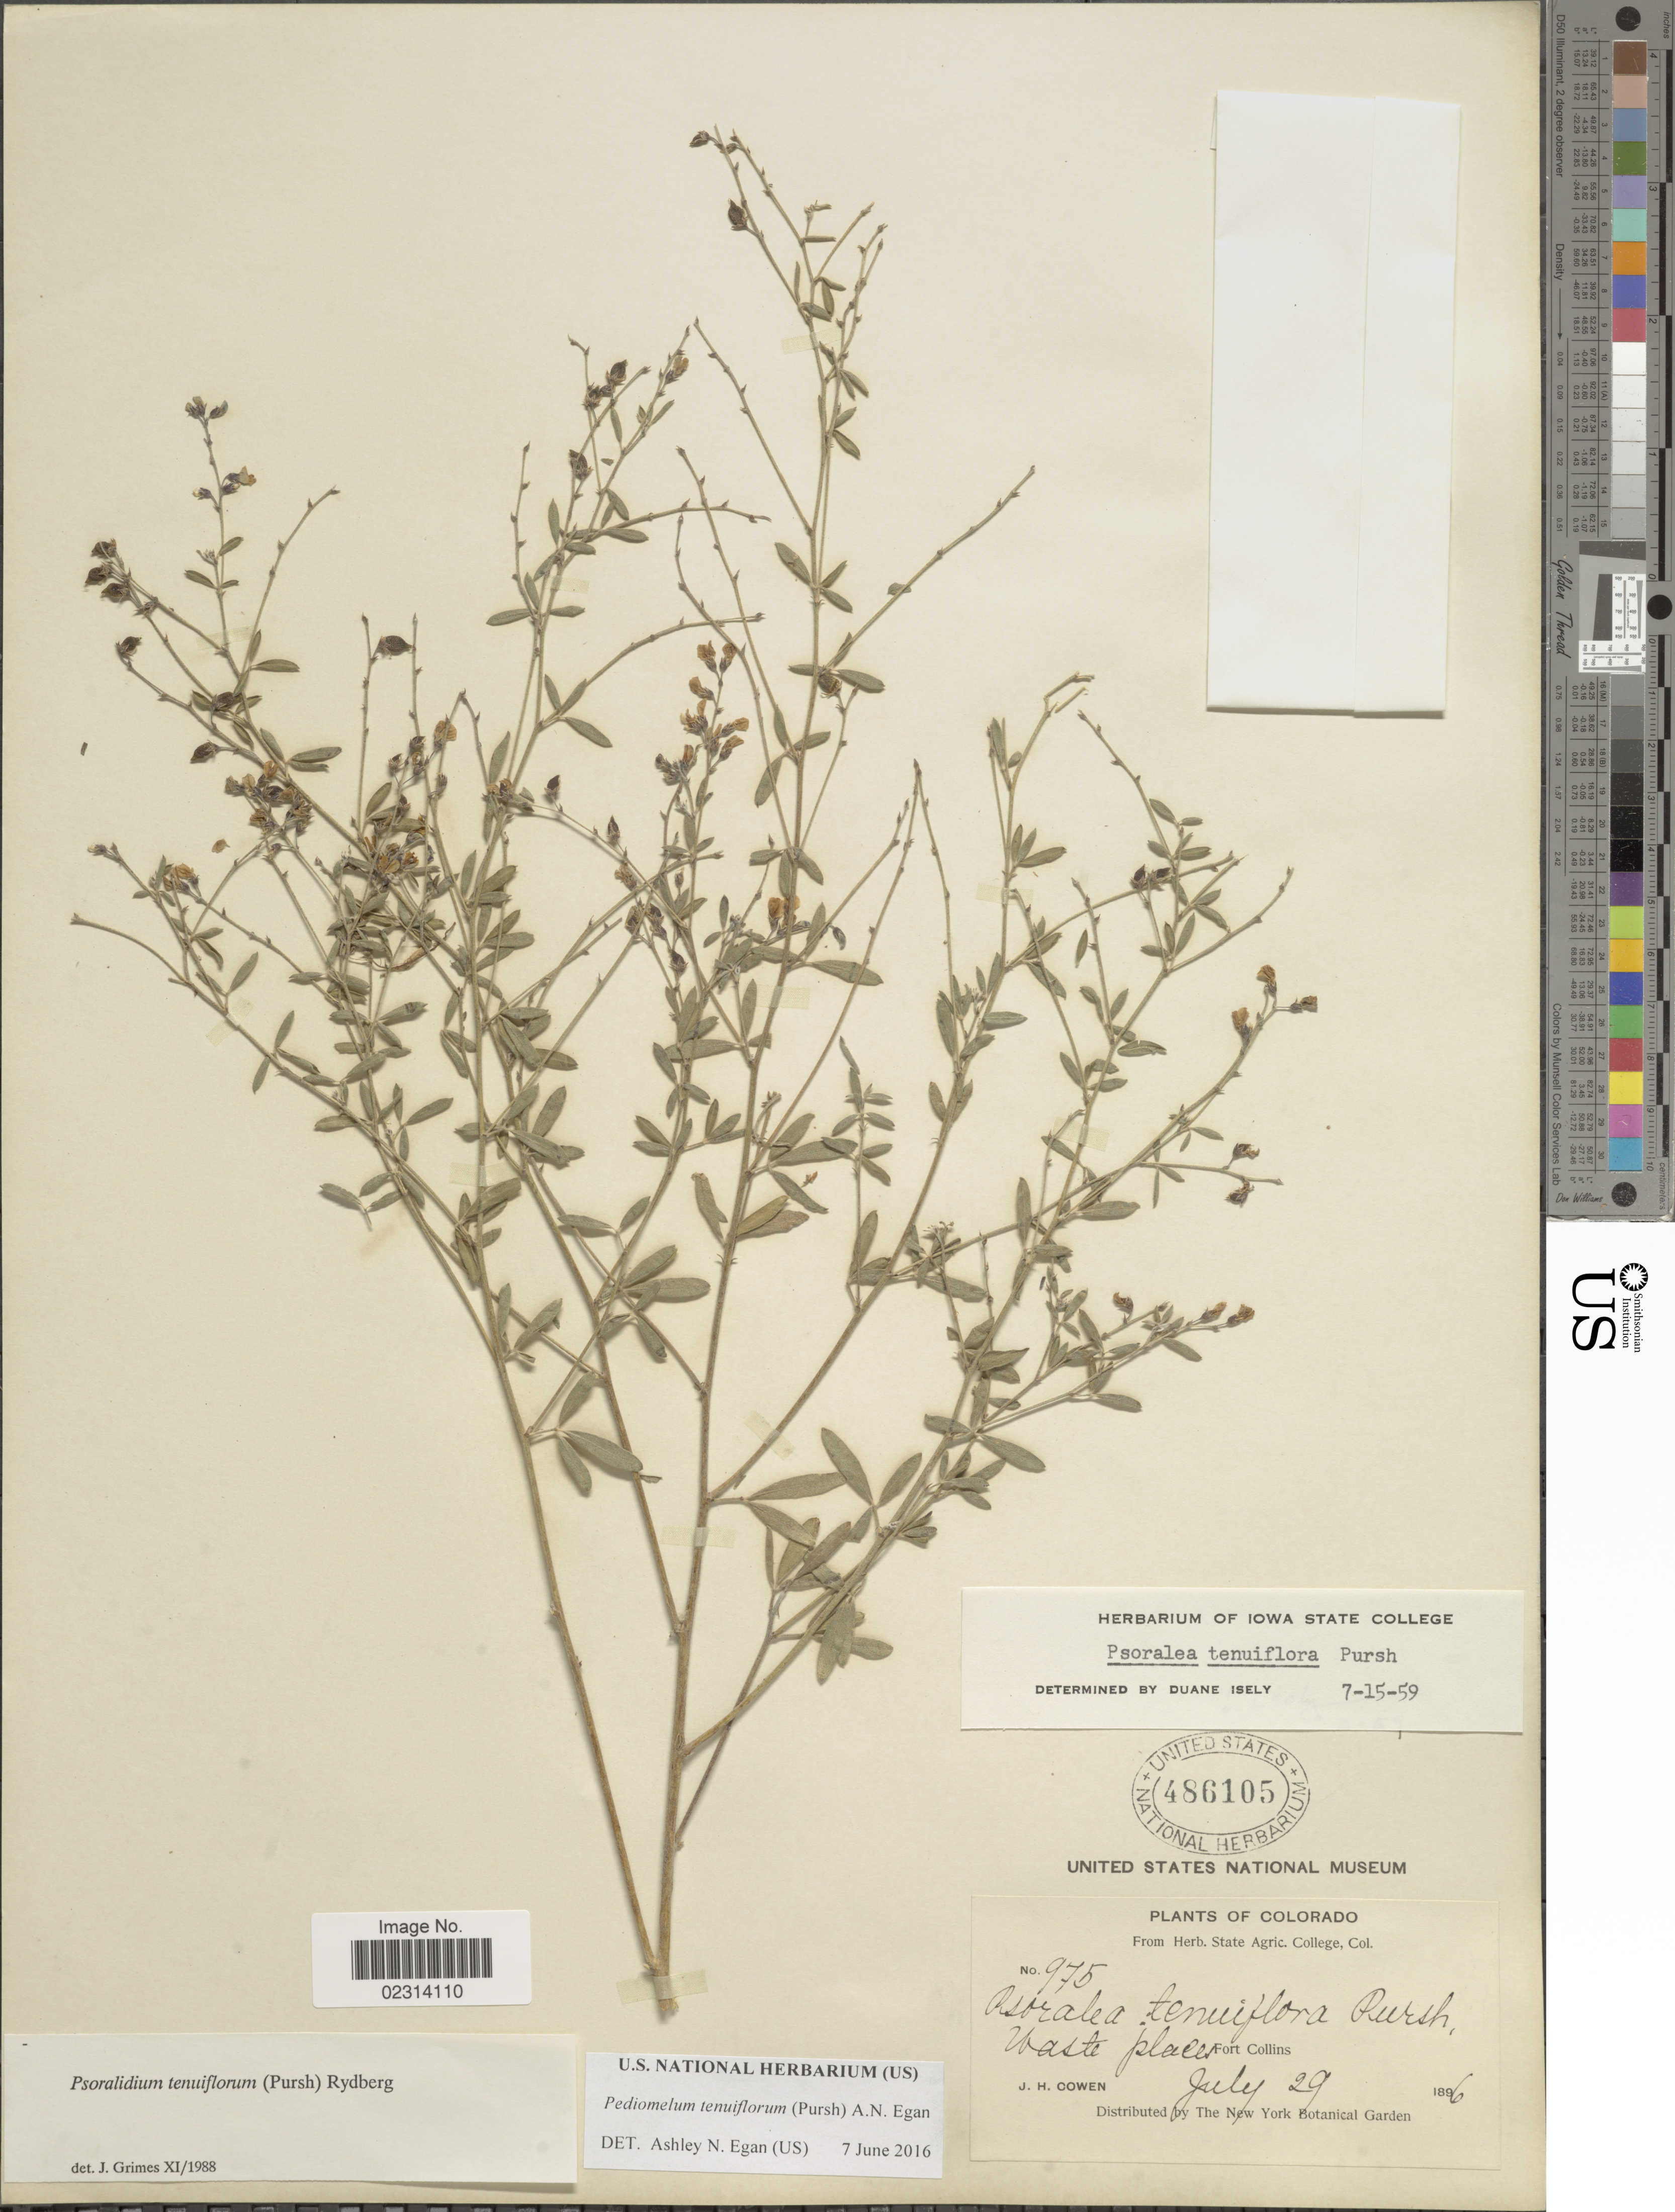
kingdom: Plantae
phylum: Tracheophyta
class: Magnoliopsida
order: Fabales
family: Fabaceae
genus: Psoralidium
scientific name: Psoralidium tenuiflorum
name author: (Pursh) Rydb.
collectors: J. H. Cowen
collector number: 975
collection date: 1896-07-29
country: United States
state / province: Colorado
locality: Waste place, Fort Collins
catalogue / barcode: US 486105